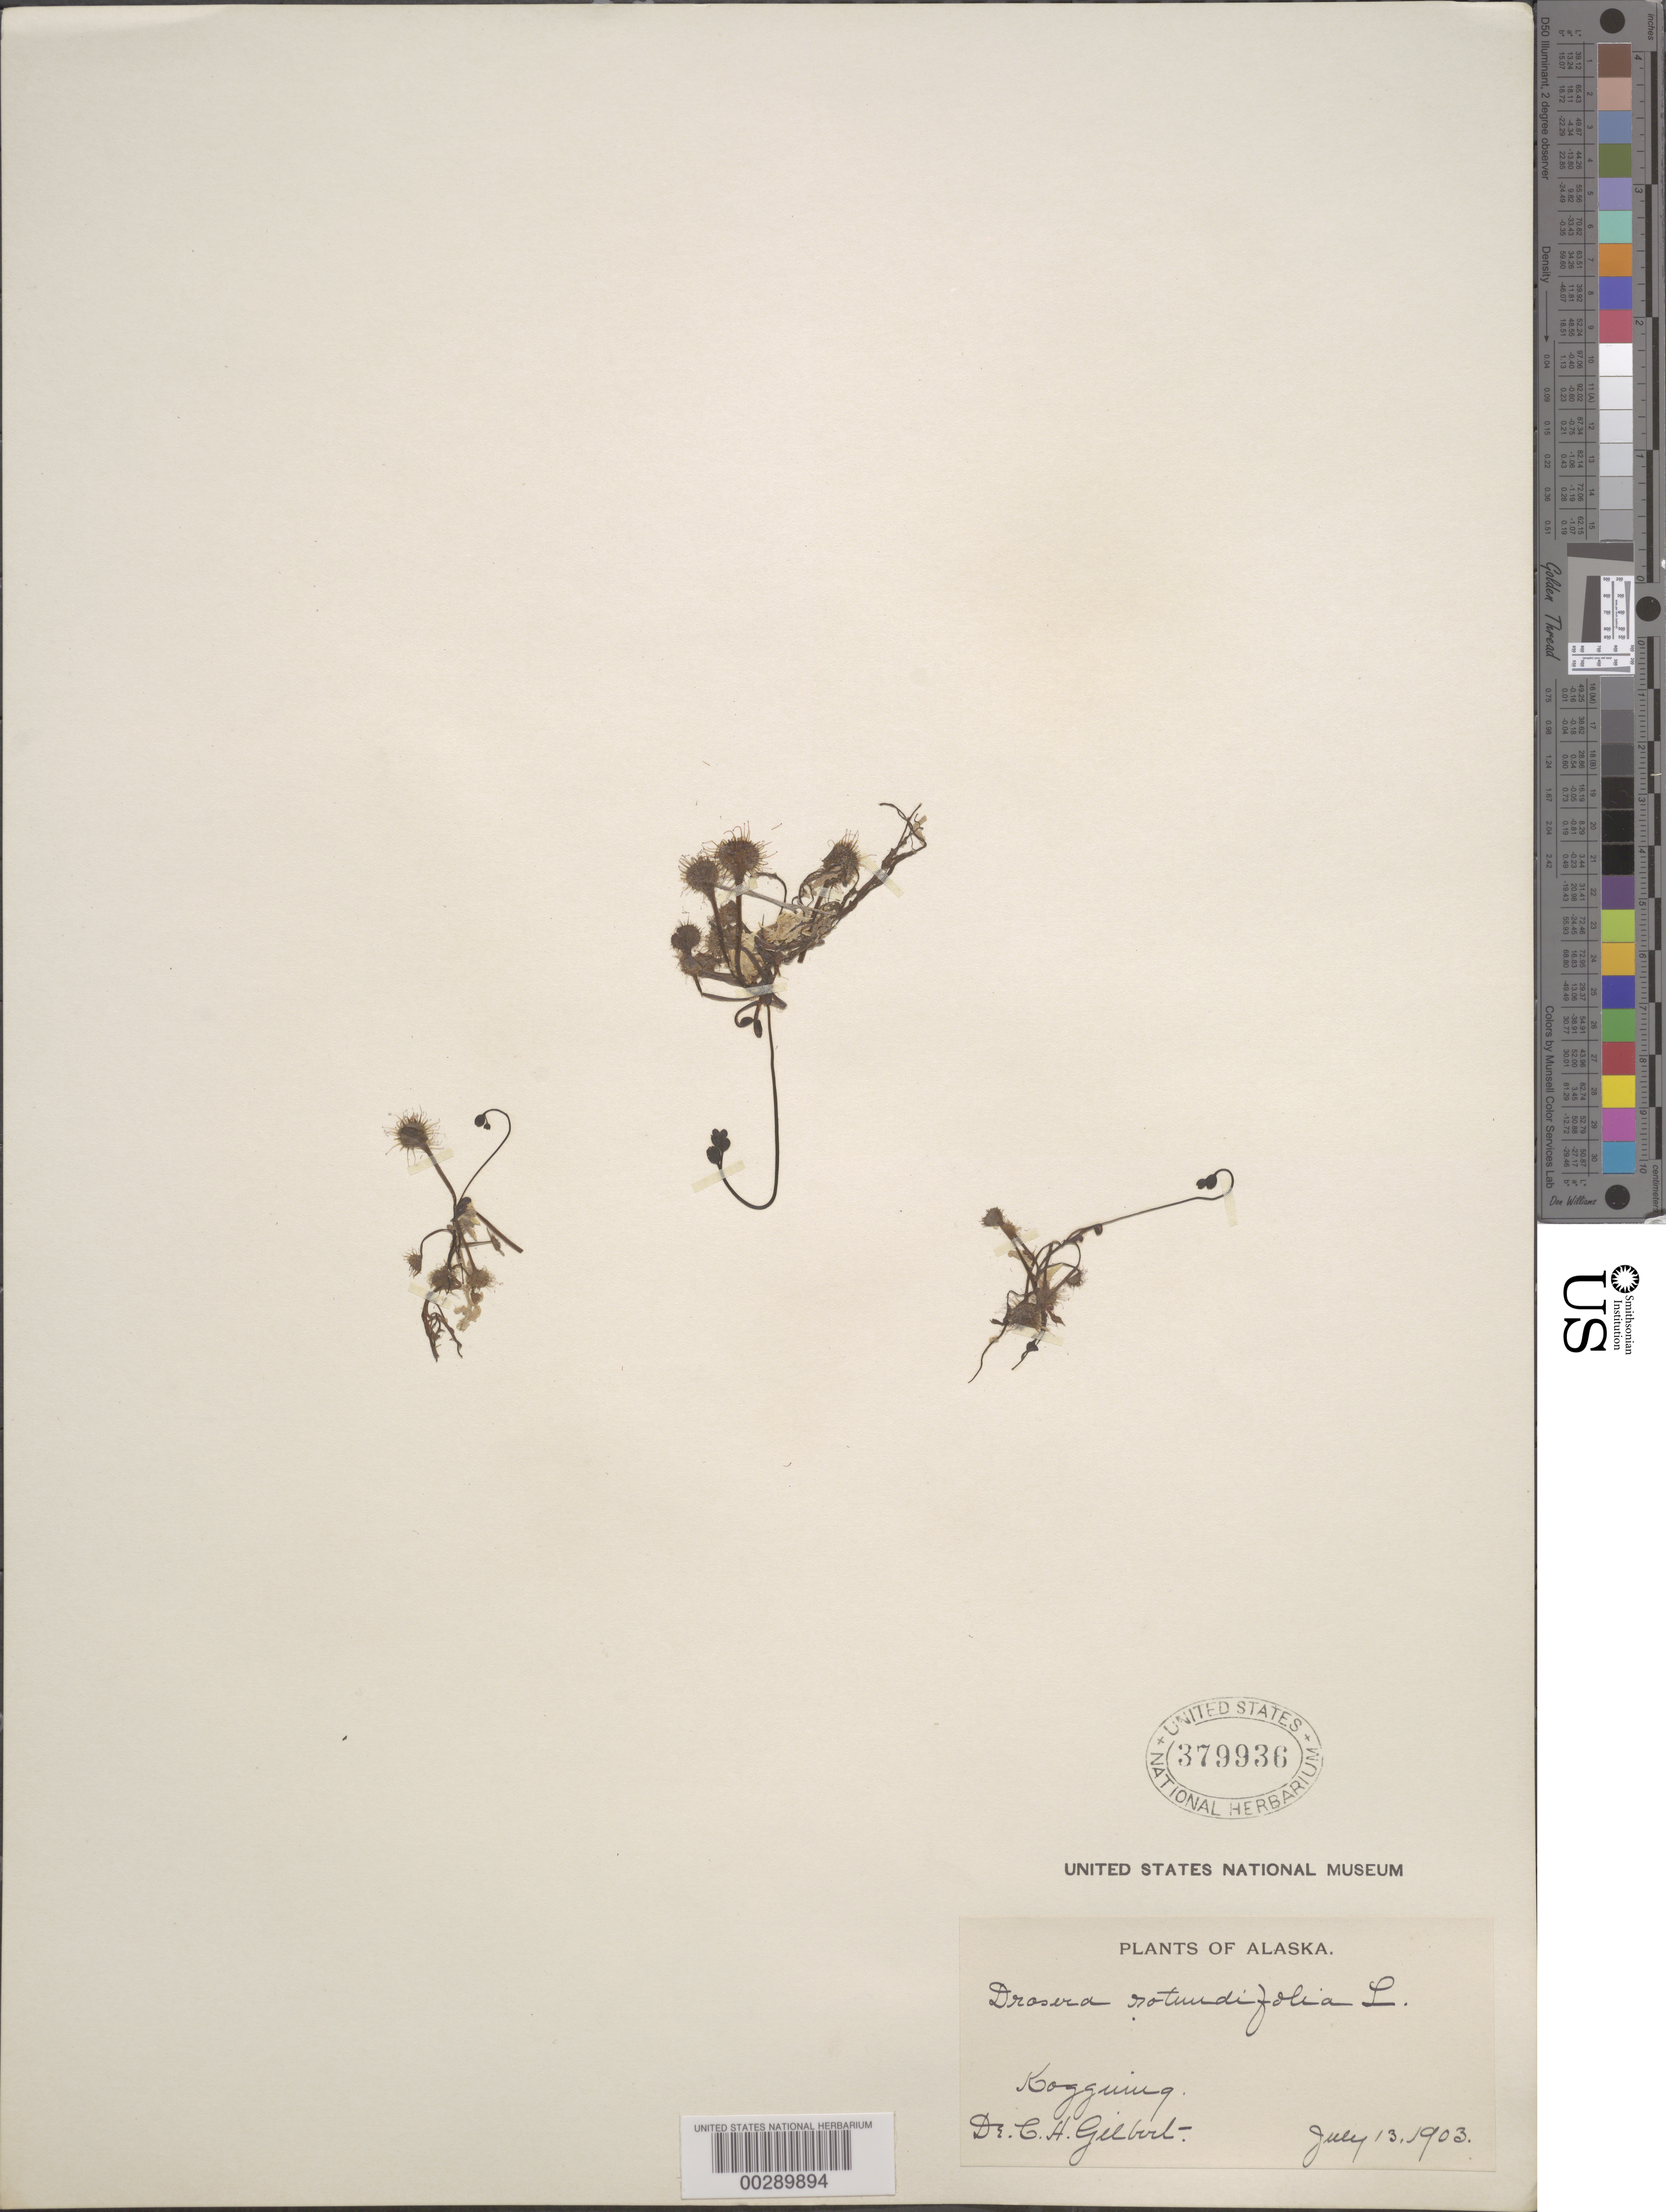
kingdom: Plantae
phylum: Tracheophyta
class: Magnoliopsida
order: Caryophyllales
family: Droseraceae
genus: Drosera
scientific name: Drosera rotundifolia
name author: L.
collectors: C. Gilbert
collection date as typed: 13 Jul 1903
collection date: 1903-07-13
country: United States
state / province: Alaska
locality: Kogguing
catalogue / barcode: US 379936